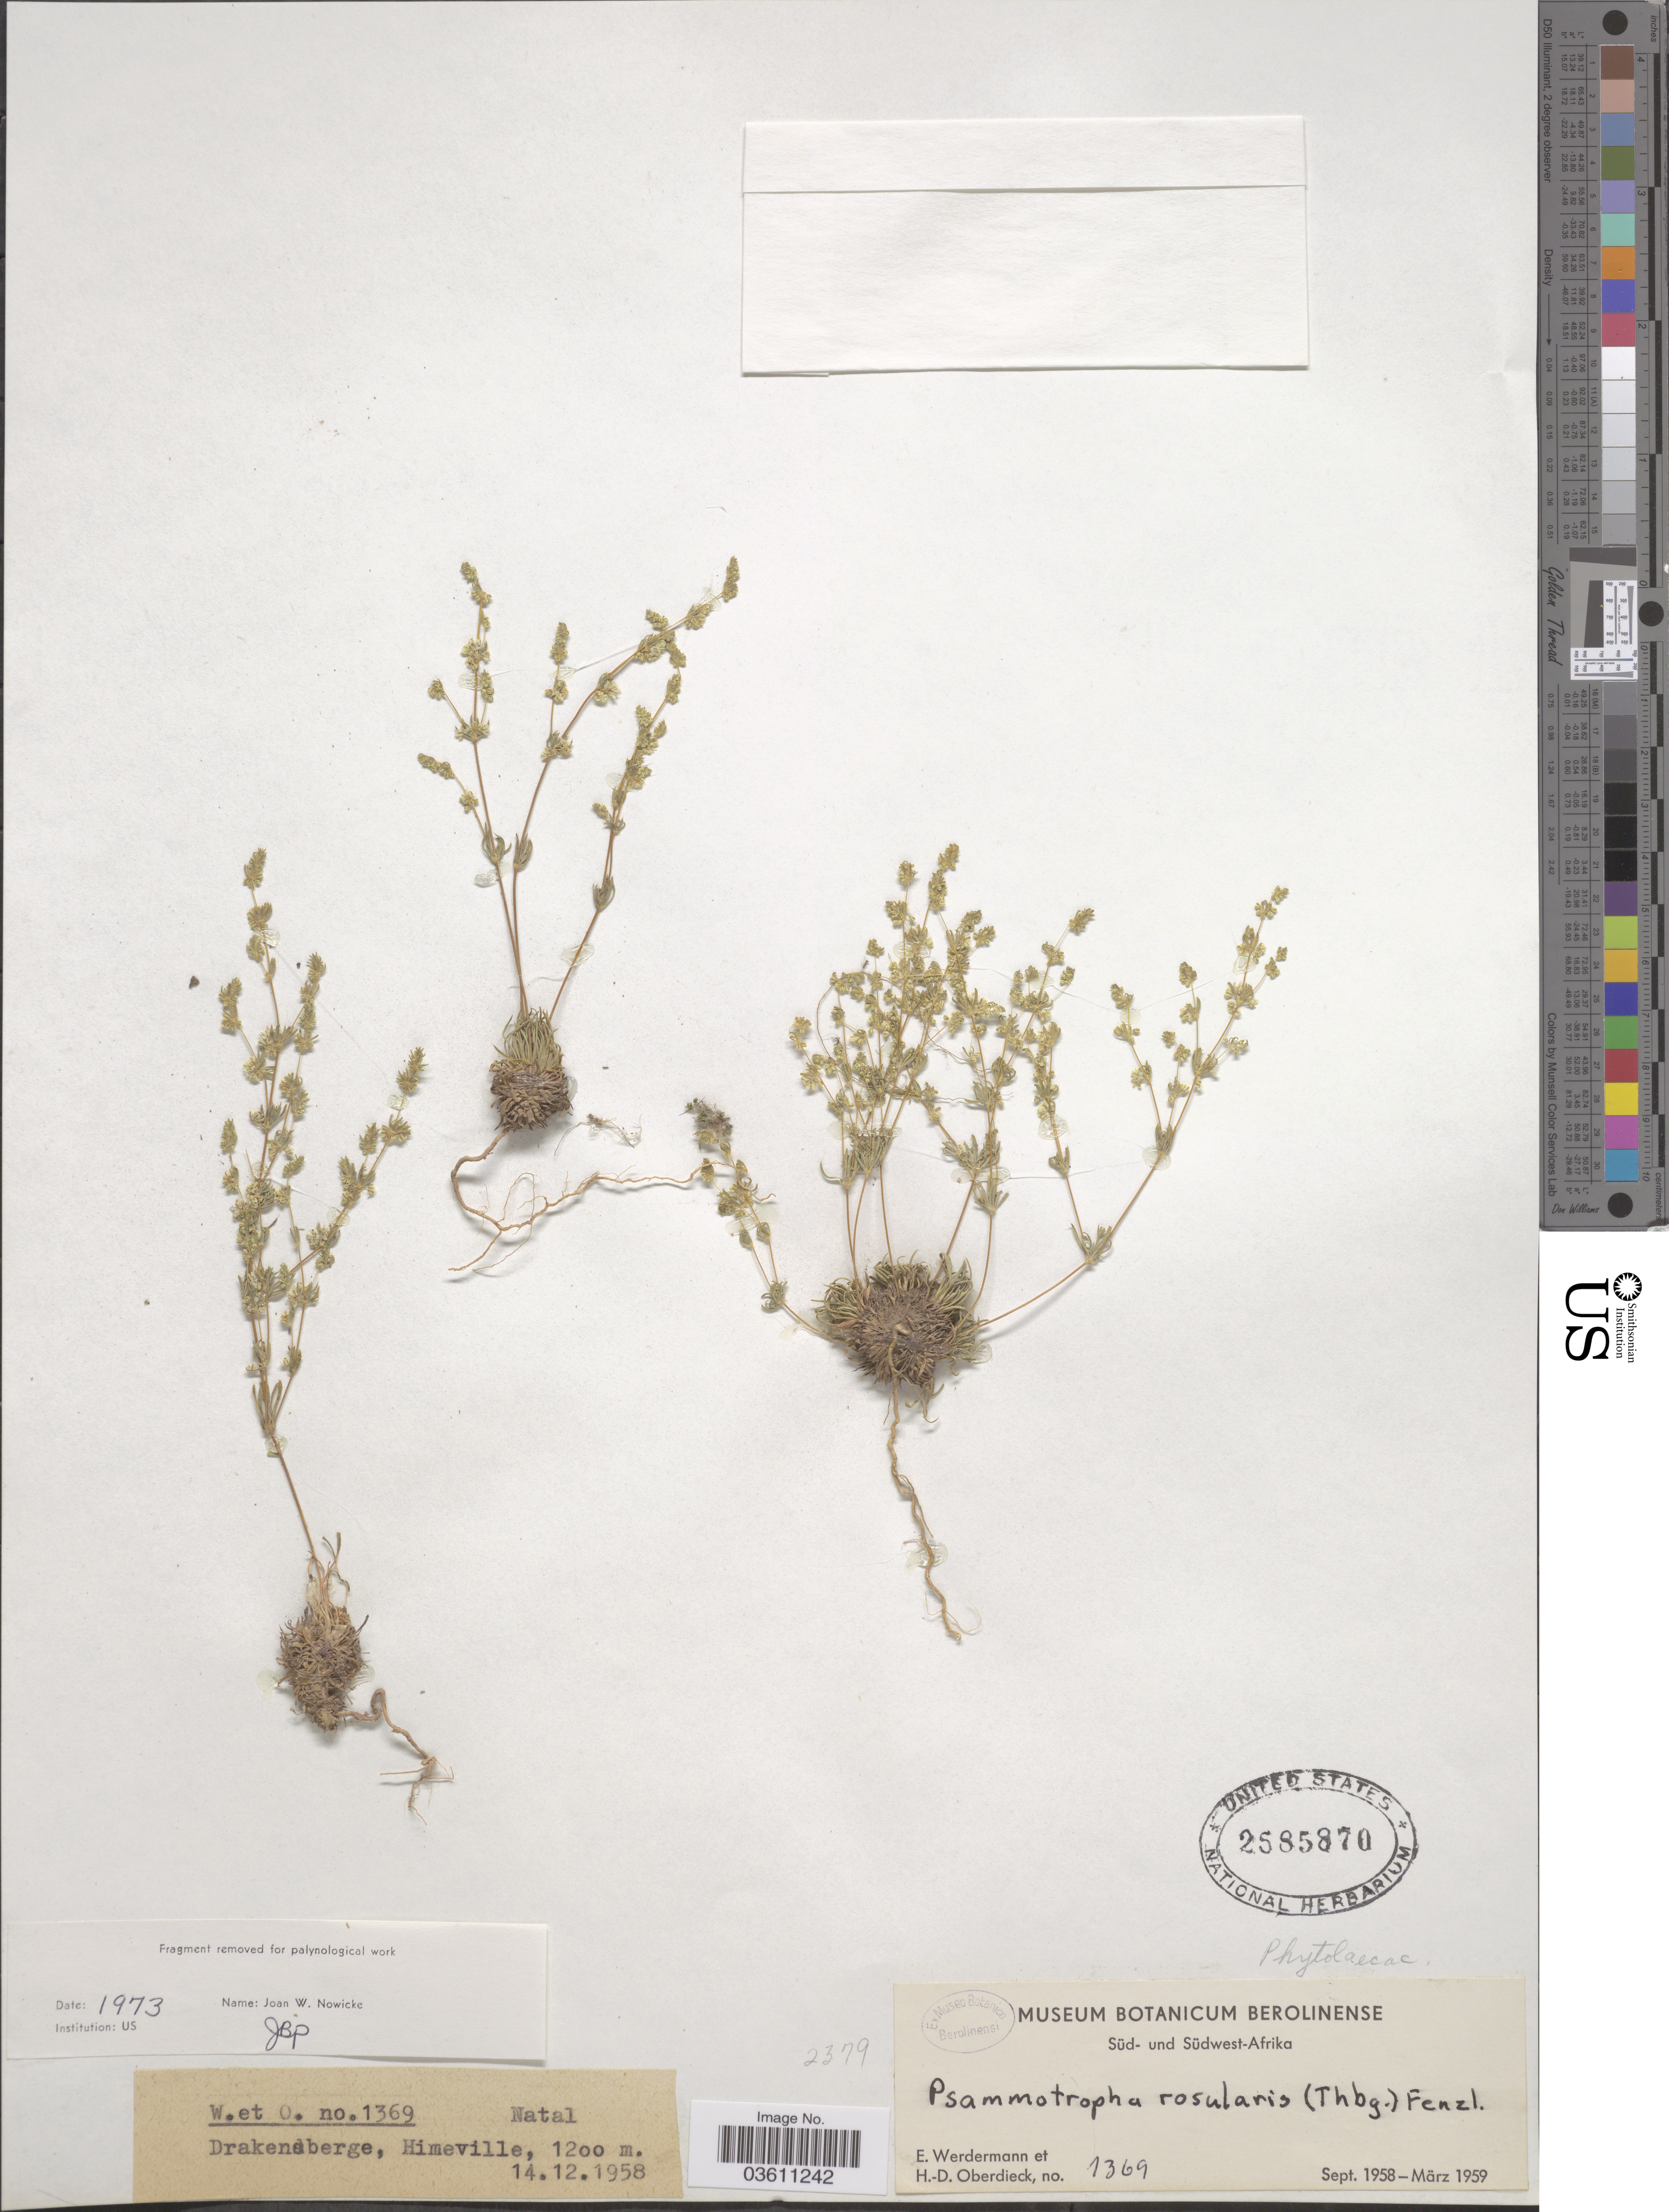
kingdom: Plantae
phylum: Tracheophyta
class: Magnoliopsida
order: Caryophyllales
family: Molluginaceae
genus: Psammotropha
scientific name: Psammotropha rosularis (Thunb.) Fenzl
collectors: E. Werdermann & H. Oberdieck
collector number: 1369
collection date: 1958-12-14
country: South Africa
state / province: KwaZulu-Natal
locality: Natal. Drankensberge, Himeville.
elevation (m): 1200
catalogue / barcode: US 2585870